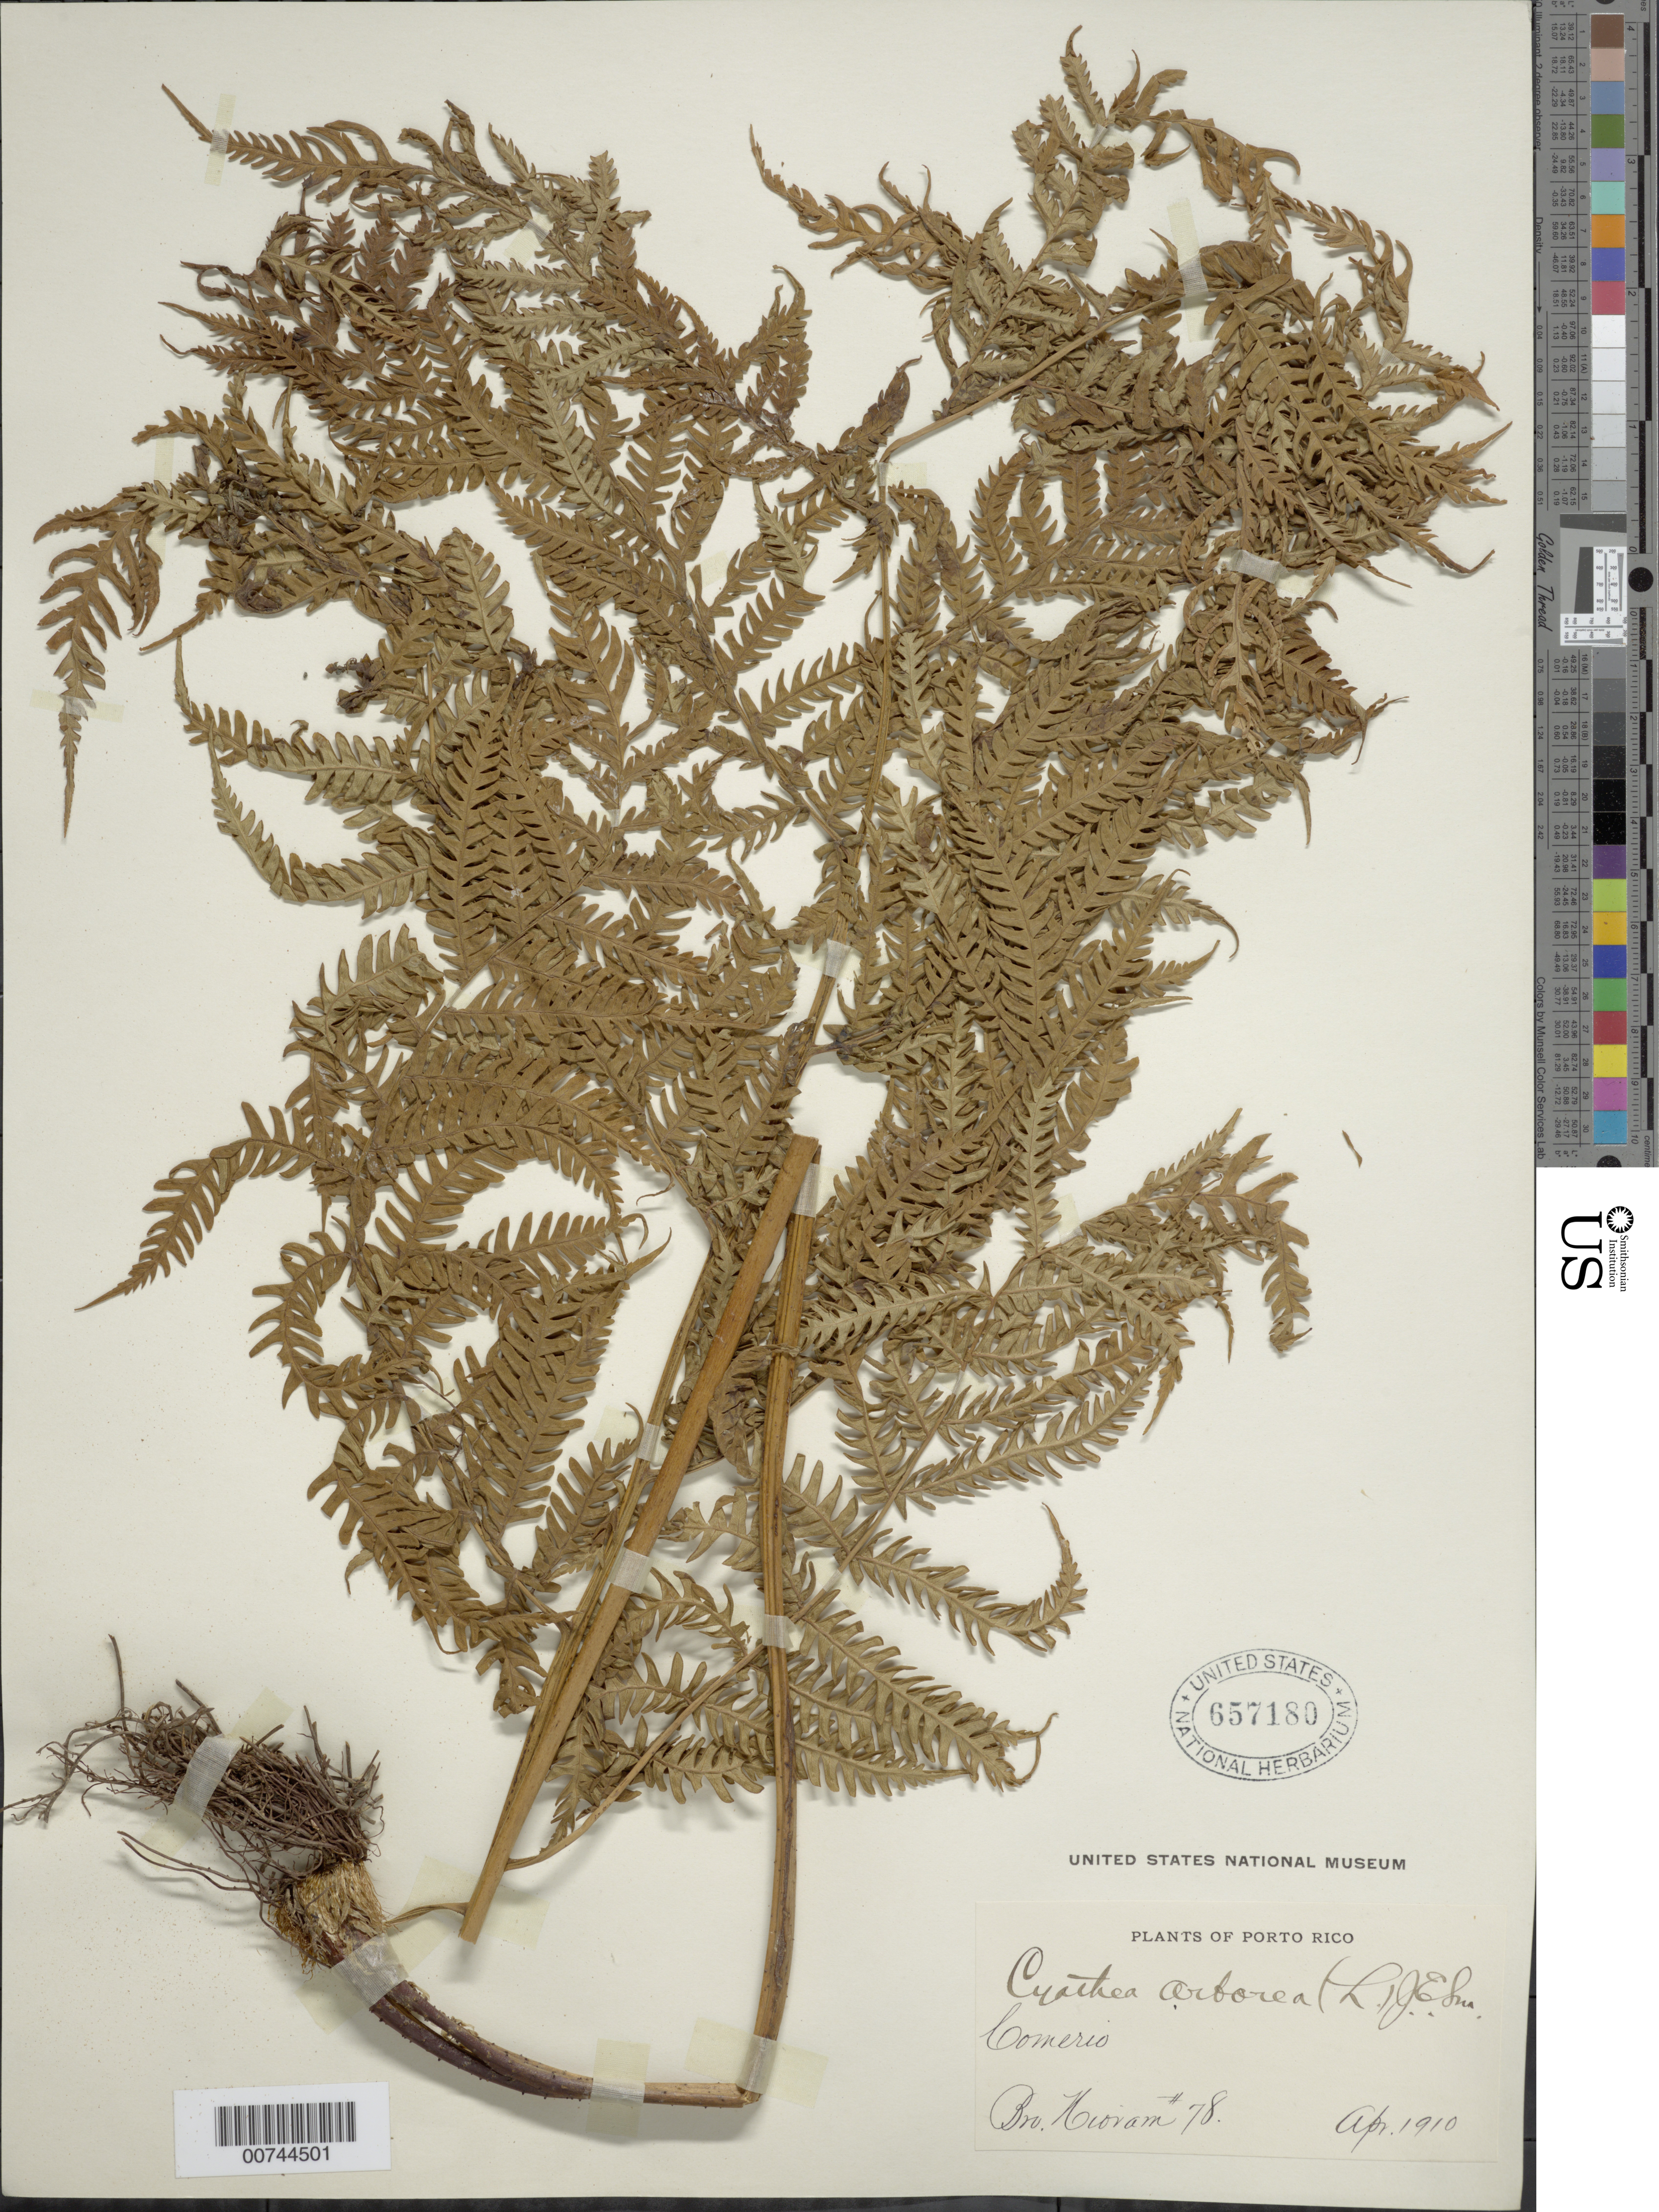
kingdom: Plantae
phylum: Tracheophyta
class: Polypodiopsida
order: Cyatheales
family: Cyatheaceae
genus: Cyathea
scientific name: Cyathea arborea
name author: (L.) Sm.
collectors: Bro. Hioram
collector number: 78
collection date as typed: Apr 1910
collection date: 1910-04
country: Puerto Rico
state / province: Comerio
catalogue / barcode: US 657180